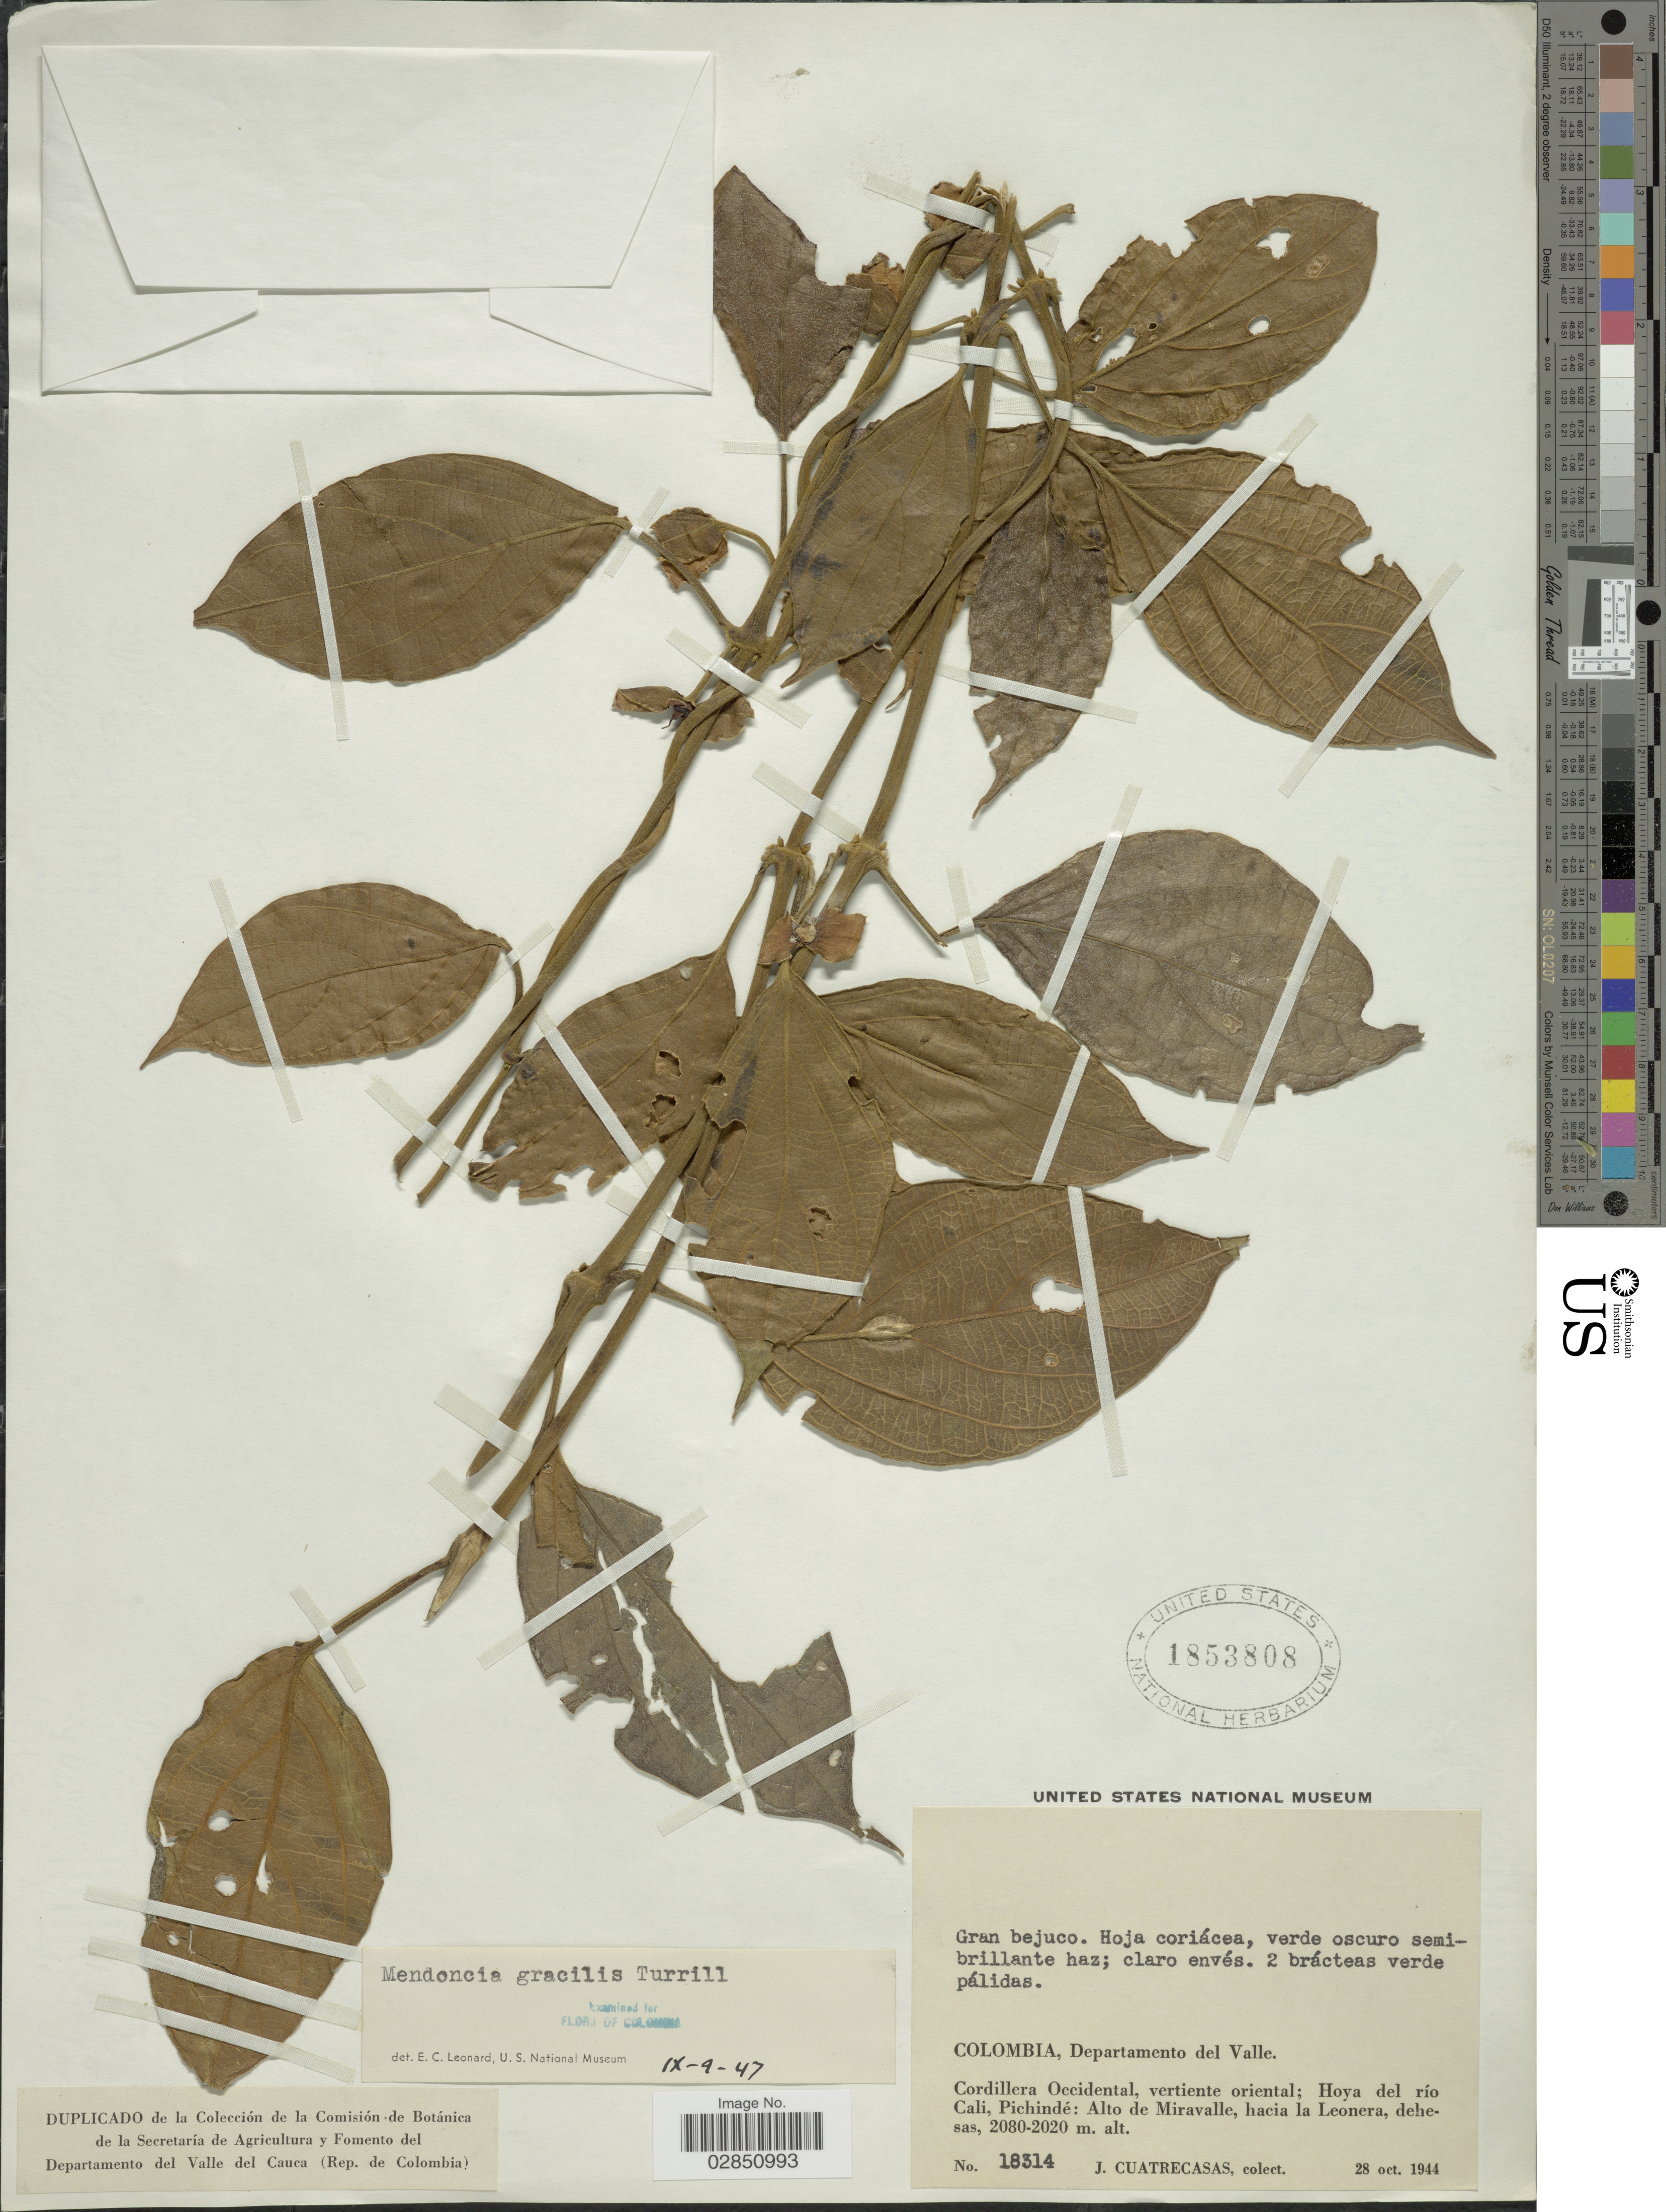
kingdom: Plantae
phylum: Tracheophyta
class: Magnoliopsida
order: Lamiales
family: Acanthaceae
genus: Mendoncia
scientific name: Mendoncia gracilis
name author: Turrill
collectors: J. Cuatrecasas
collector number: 18314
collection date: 1944-10-28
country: Colombia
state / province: Valle del Cauca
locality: Departamento del Valle, Cordillera Occidental, vertiente oriental, Hoya del río Cali, Pichindé, Alto de Miravalle, hacia la Leonera, dehesas.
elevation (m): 2020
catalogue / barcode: US 1853808